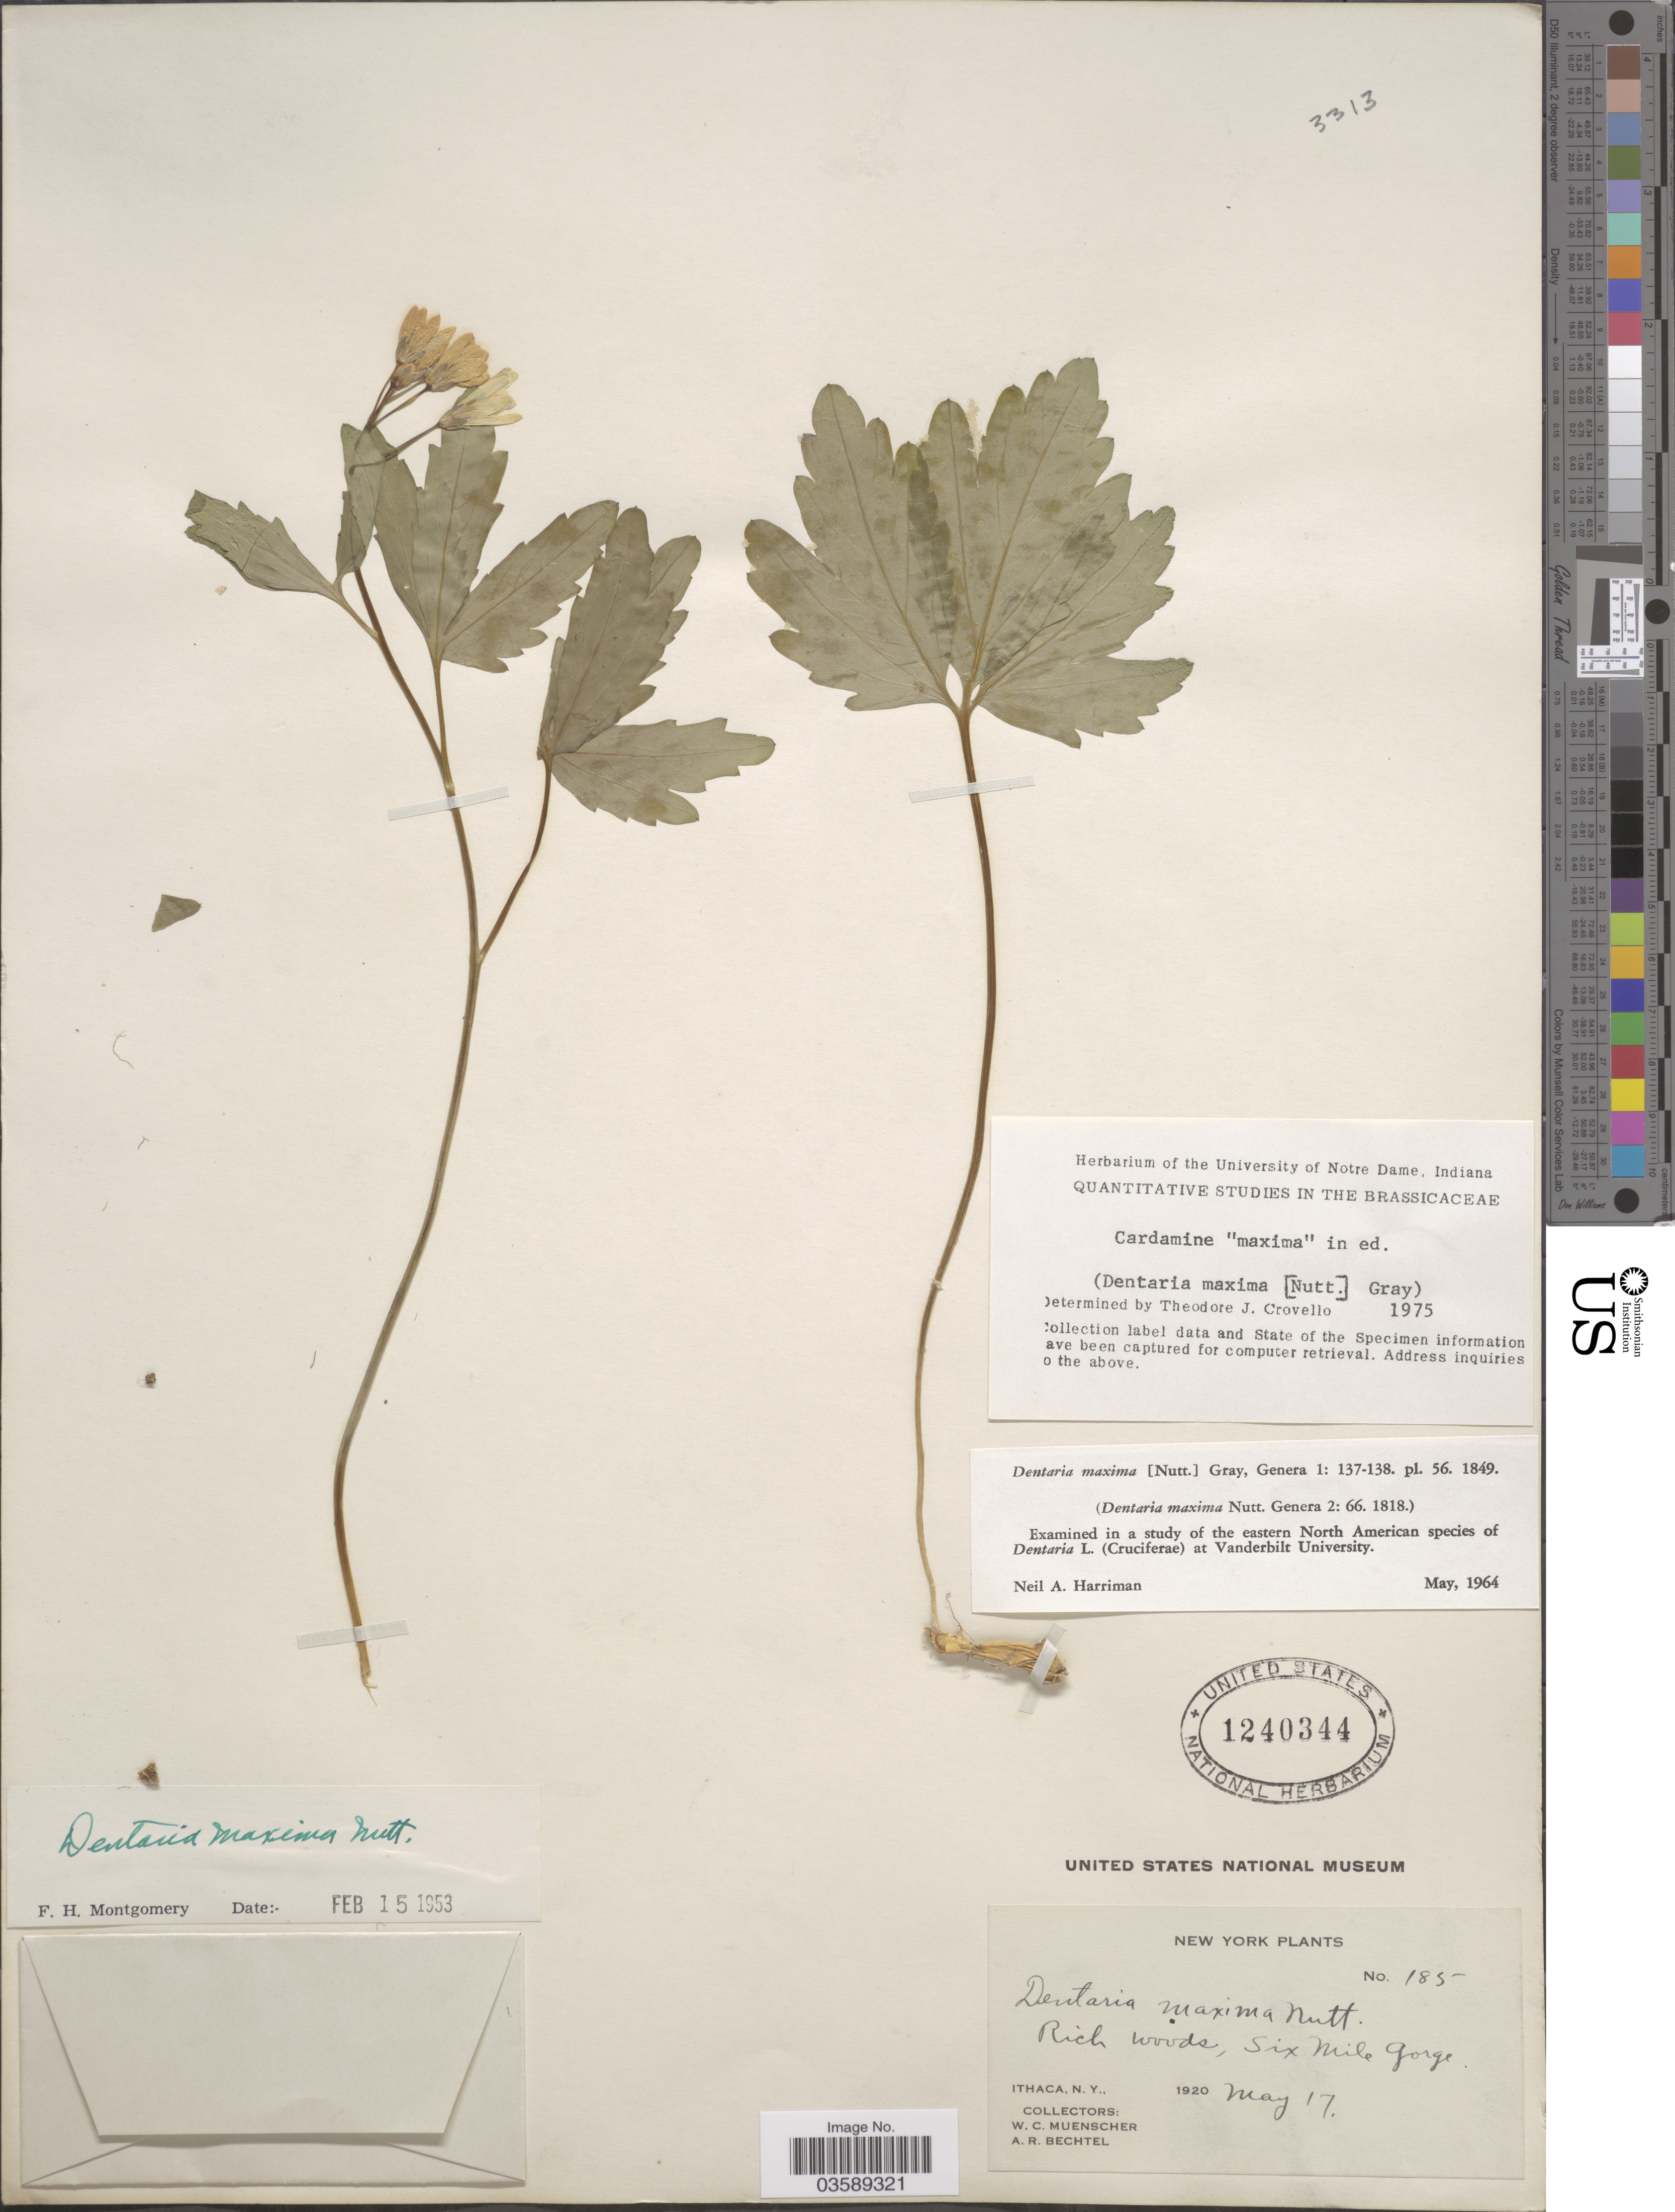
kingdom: Plantae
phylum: Tracheophyta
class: Magnoliopsida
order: Brassicales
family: Brassicaceae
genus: Cardamine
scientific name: Cardamine maxima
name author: (Nutt.) Alph. Wood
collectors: W. Muenscher & A. Bechtel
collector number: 185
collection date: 1920-05-17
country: United States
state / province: New York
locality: Rich woods, Six Mile Gorge. Ithaca.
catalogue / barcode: US 1240344